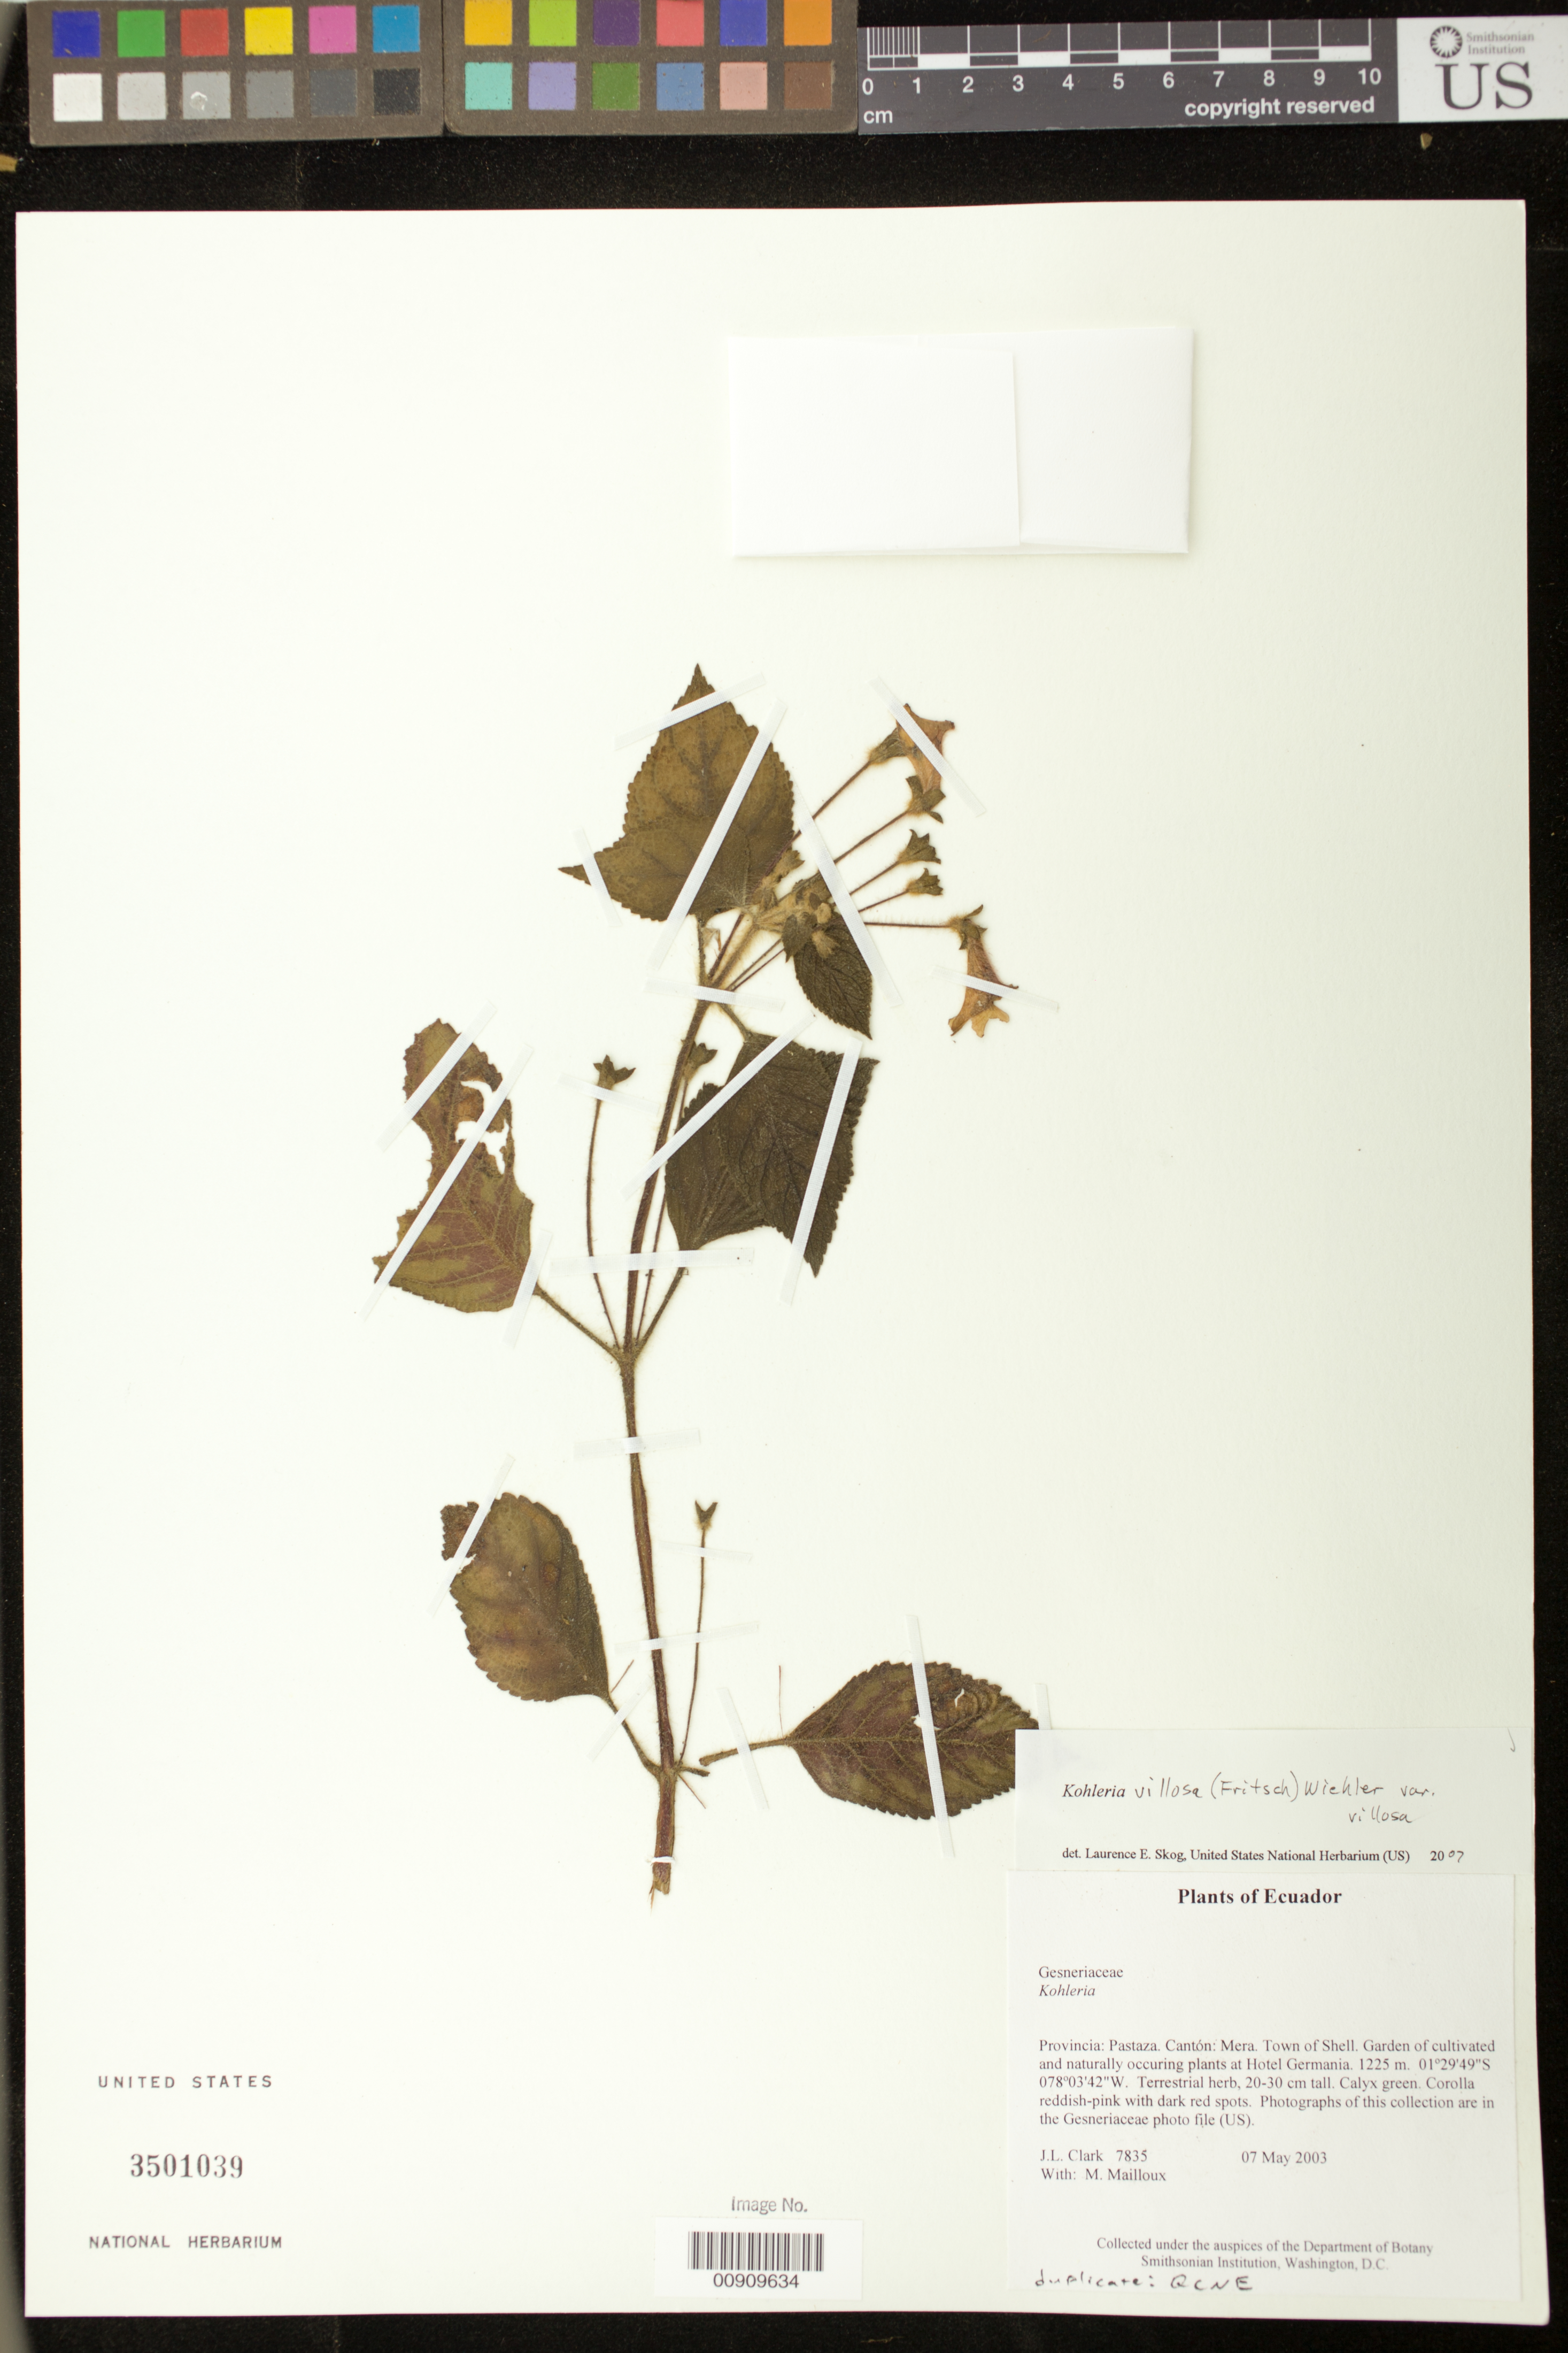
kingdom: Plantae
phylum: Tracheophyta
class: Magnoliopsida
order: Lamiales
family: Gesneriaceae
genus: Kohleria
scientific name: Kohleria villosa var. villosa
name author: (Fritsch) Wiehler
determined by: Skog, Laurence E.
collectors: J. L. Clark & M. Mailloux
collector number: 7835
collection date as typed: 07 May 2003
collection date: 2003-05-07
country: Ecuador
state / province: Pastaza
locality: Mera. Town of Shell. Garden of cultivated and naturally occuring plants at Hotel Germania.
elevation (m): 1225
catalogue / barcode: US 3501039